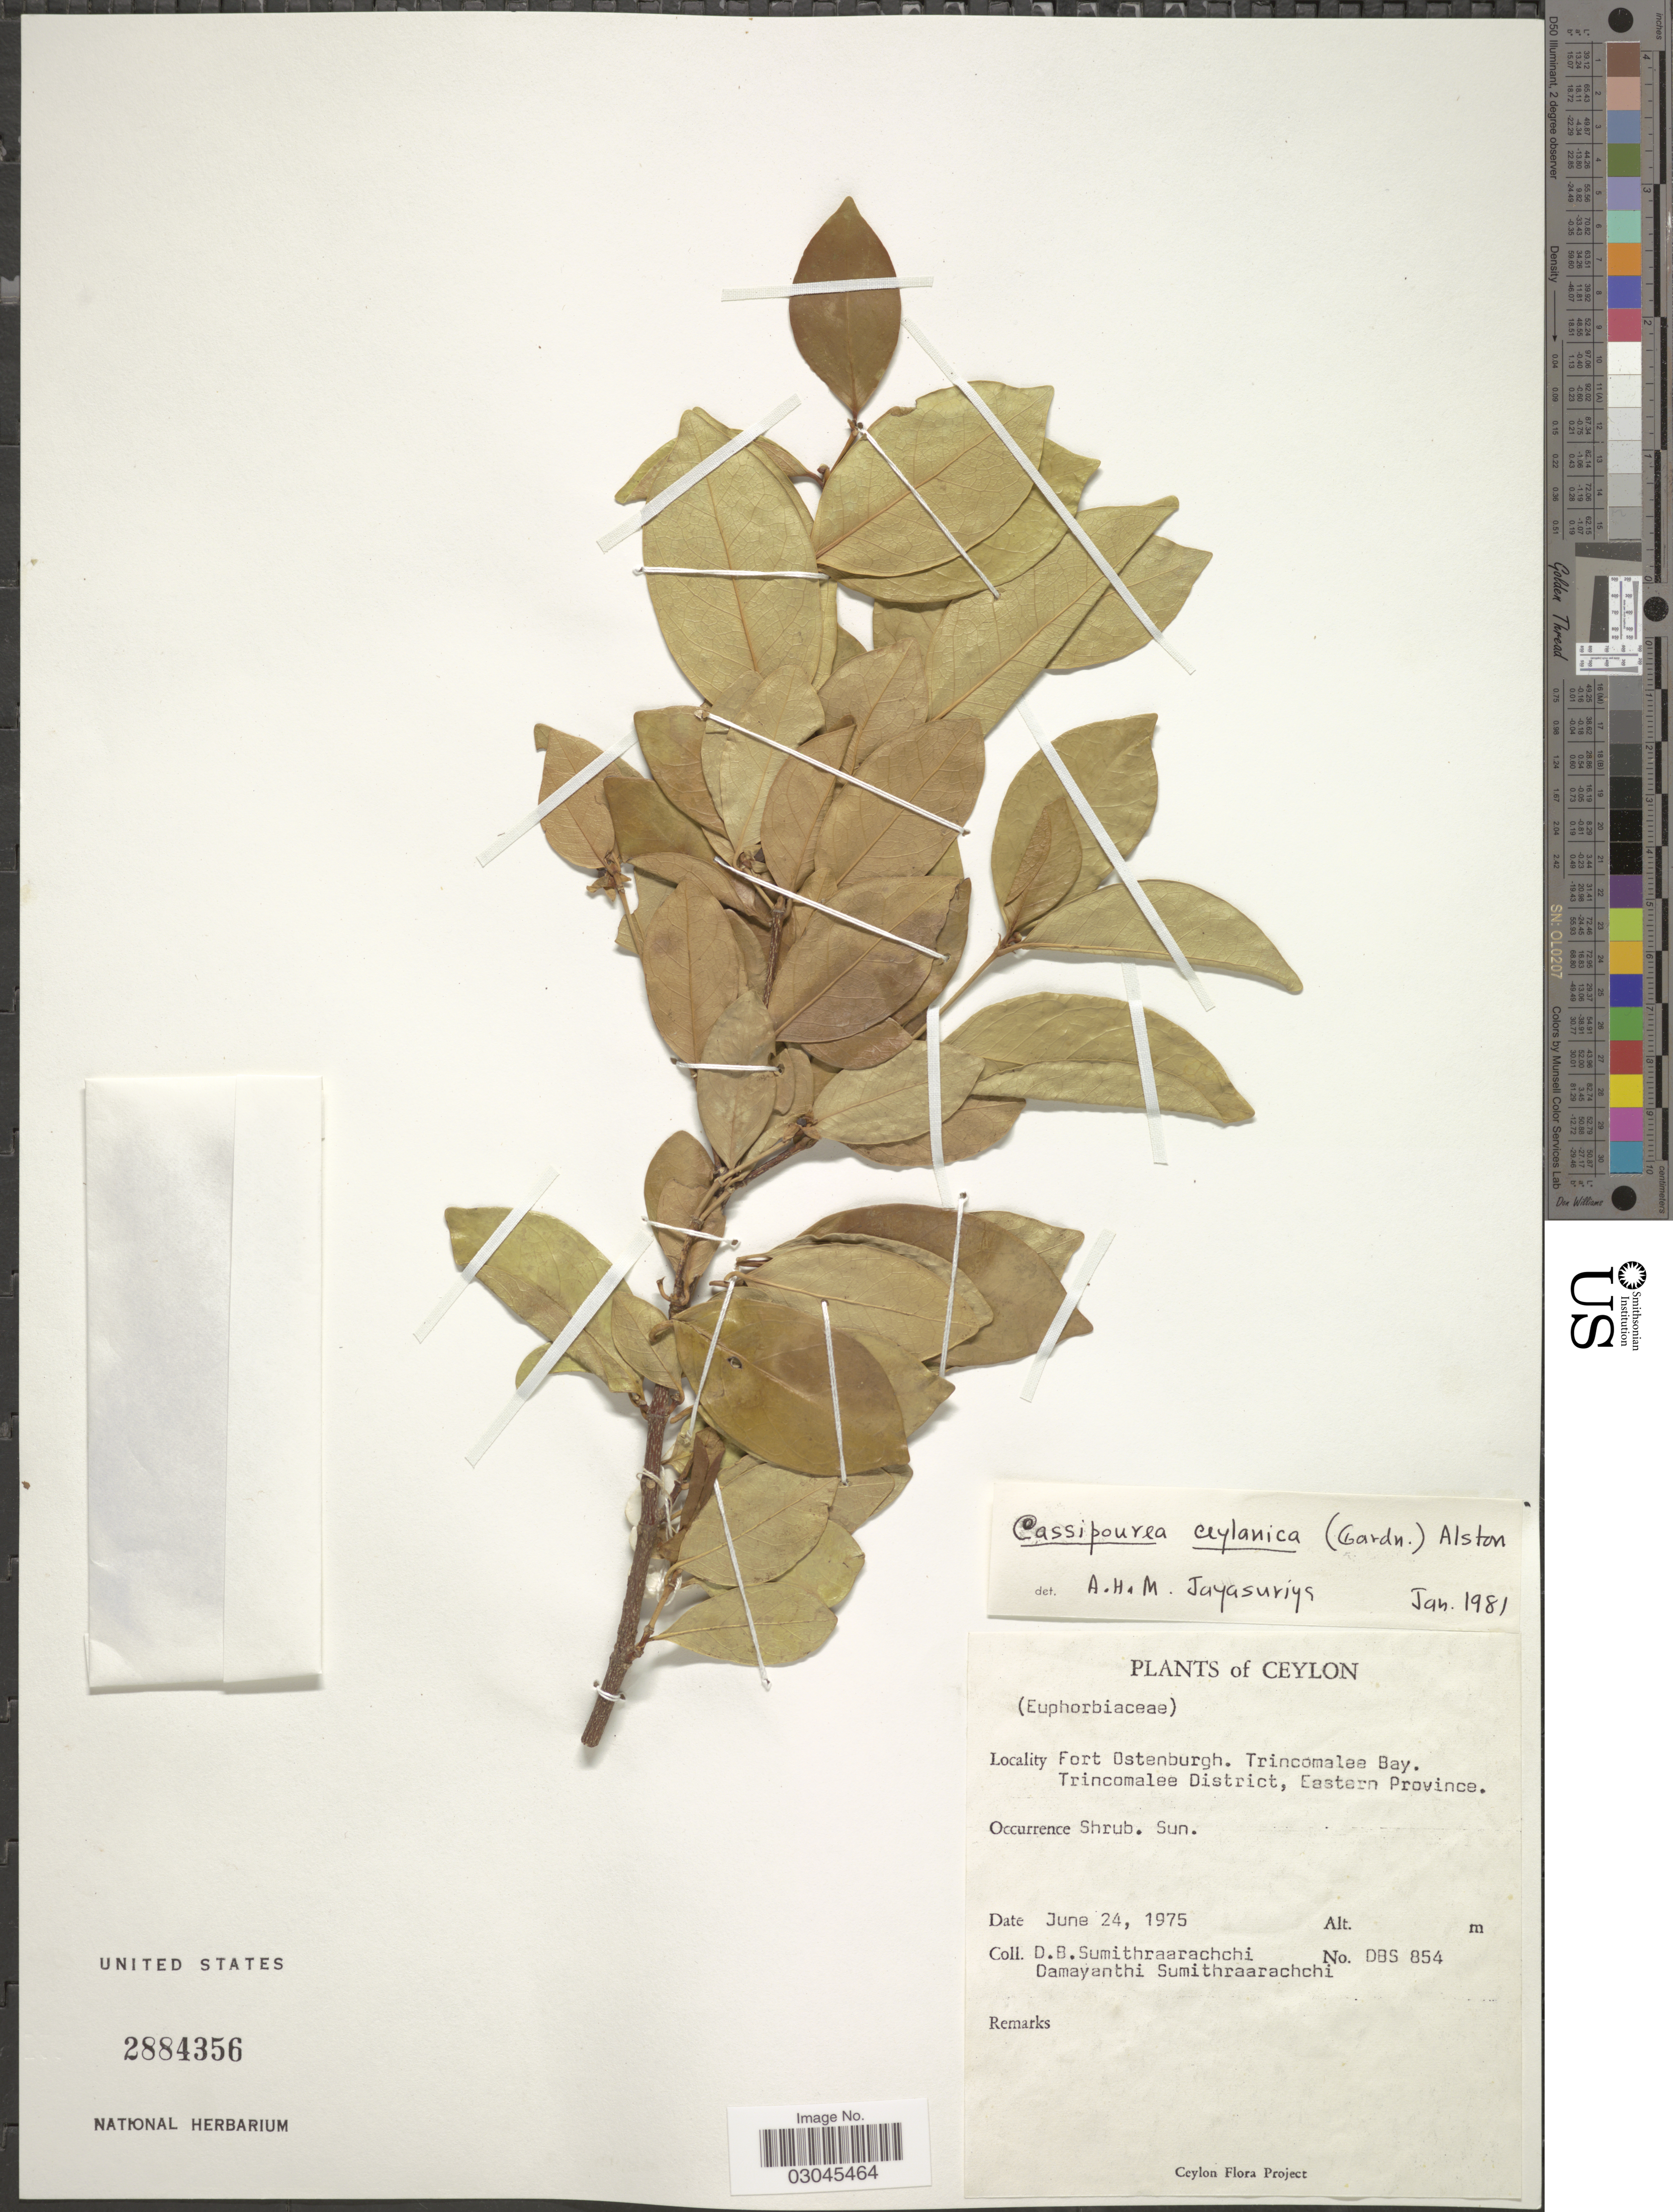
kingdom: Plantae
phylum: Tracheophyta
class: Magnoliopsida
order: Malpighiales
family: Rhizophoraceae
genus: Cassipourea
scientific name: Cassipourea ceylanica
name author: (Gardner) Alston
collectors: D. B. Sumithraarachchi & D. Sumithraarachchi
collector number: DBS854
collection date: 1975-06-24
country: Sri Lanka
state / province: Eastern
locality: Ceylon. Fort Ostenburgh. Trincomalee Bay. Trincomalee District, Eastern Province.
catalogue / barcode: US 2884356